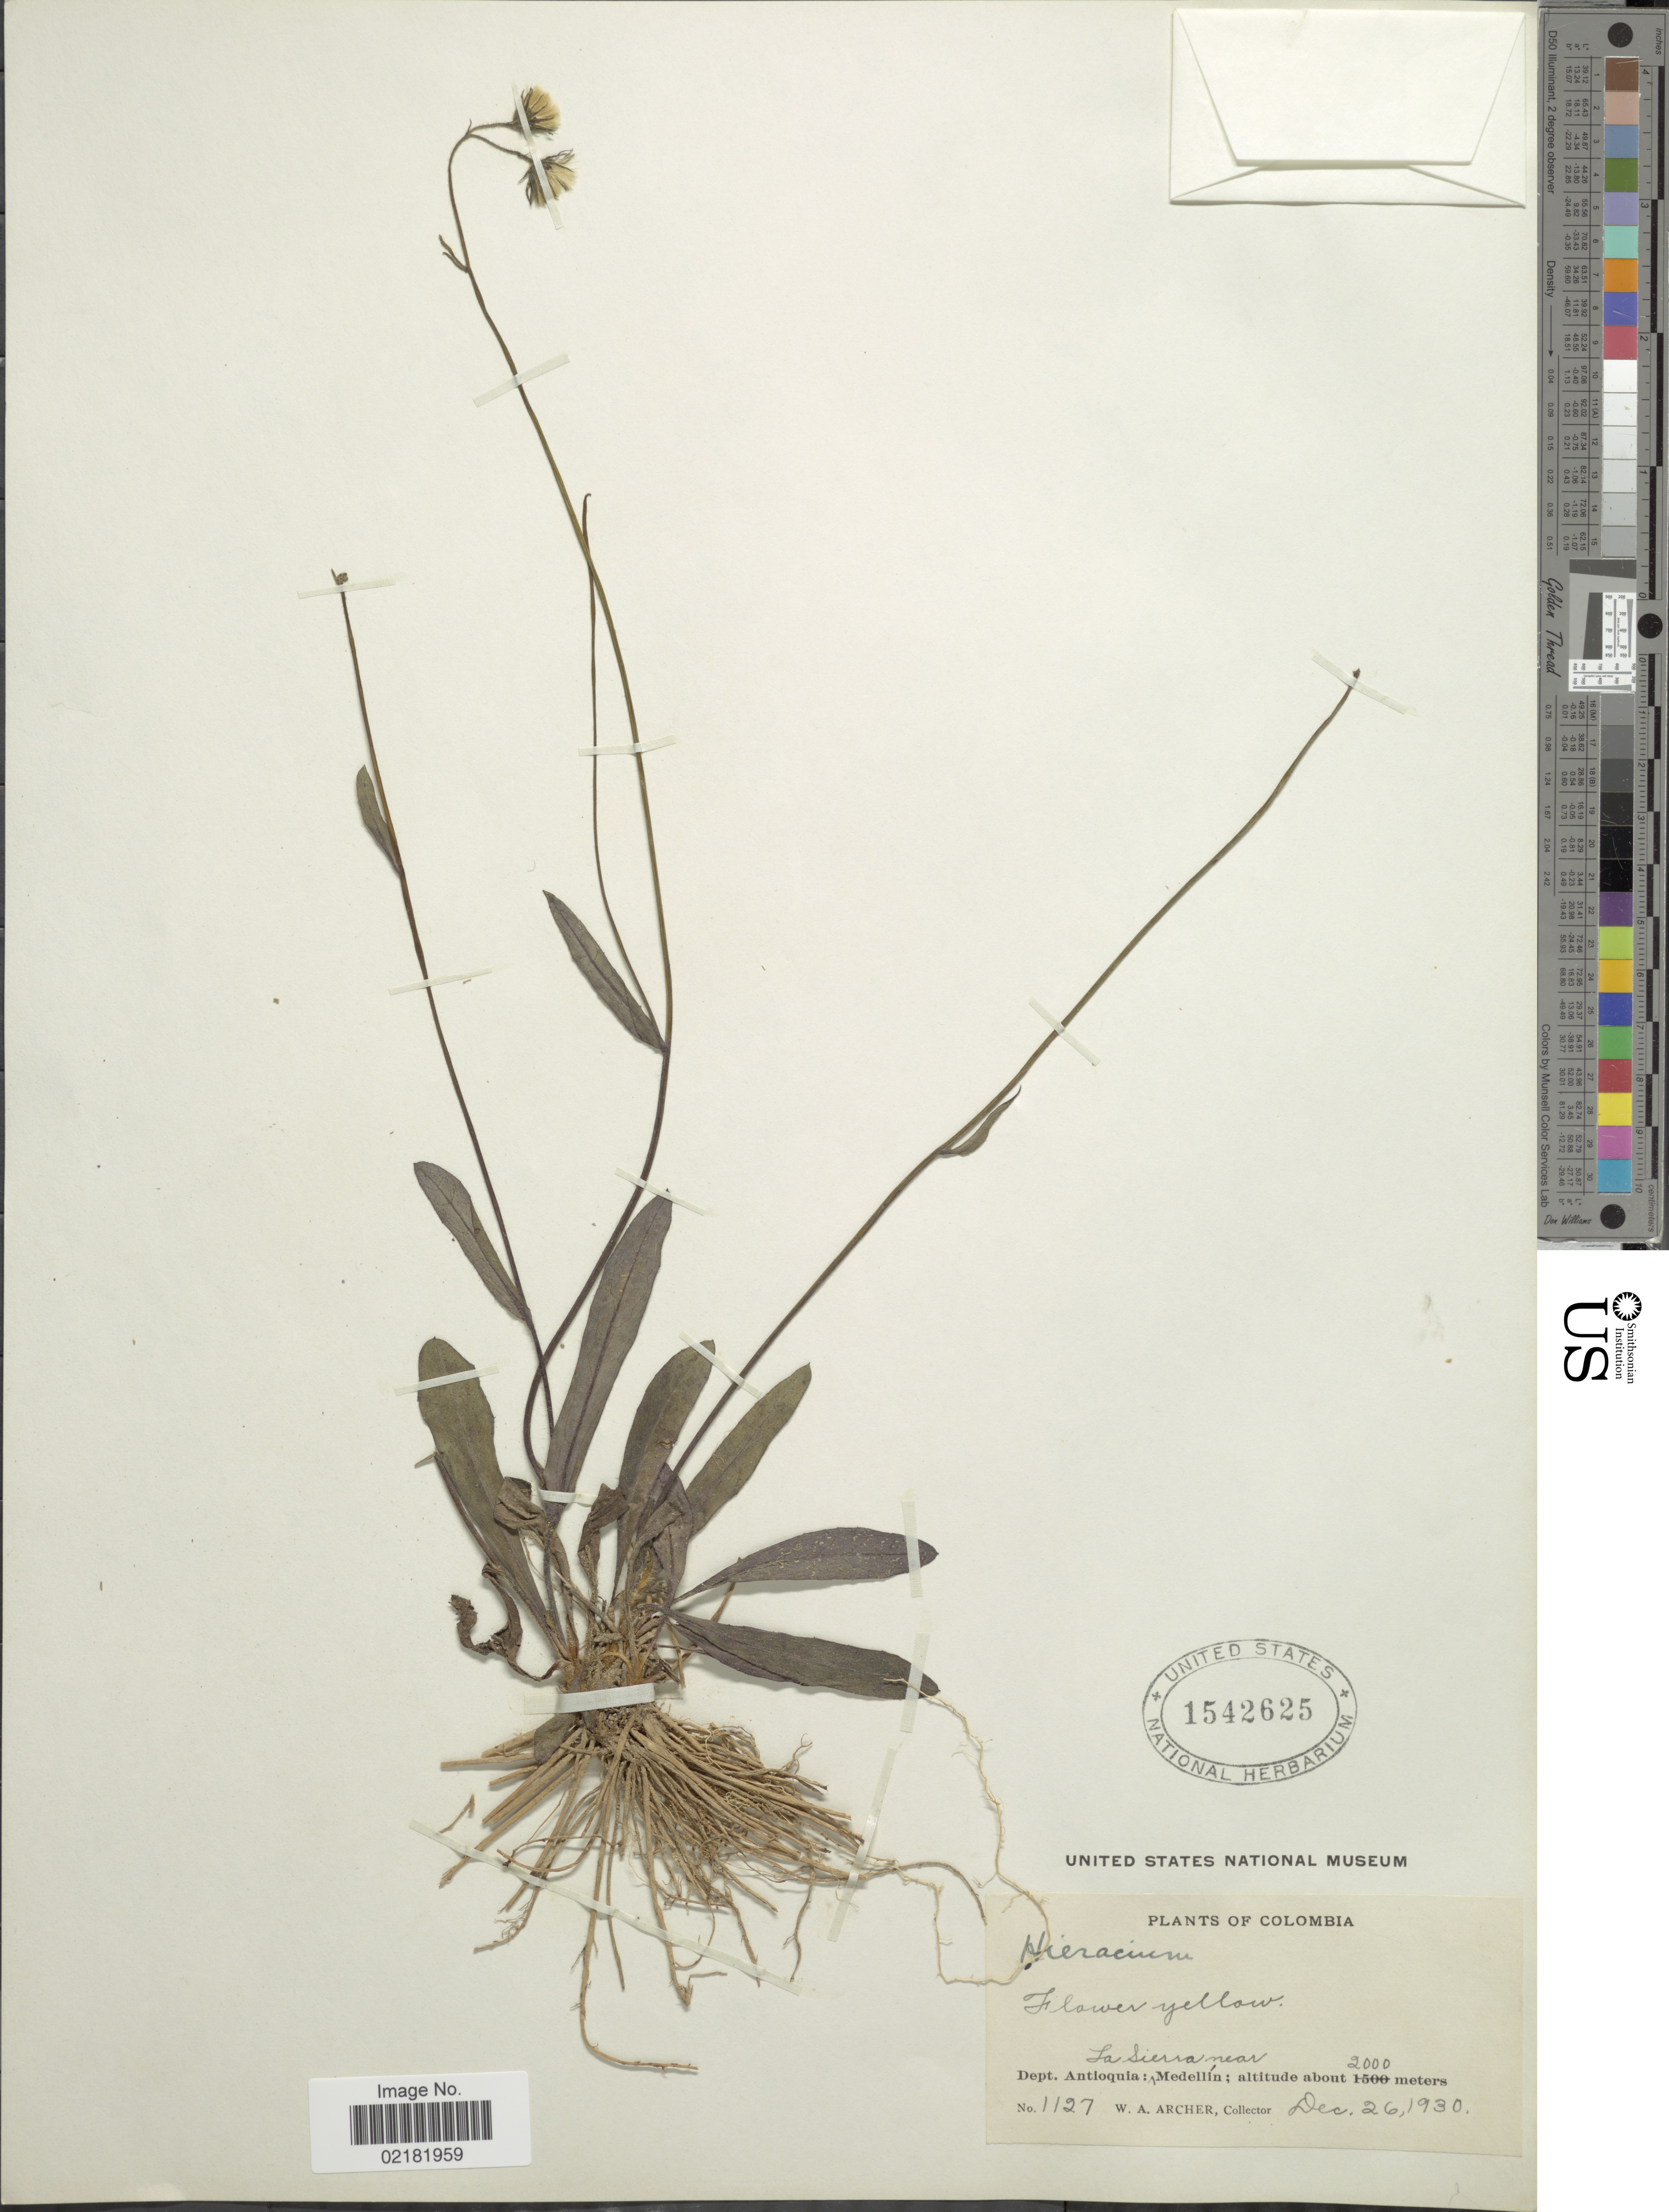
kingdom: Plantae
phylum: Tracheophyta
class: Magnoliopsida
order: Asterales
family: Asteraceae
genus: Hieracium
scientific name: Hieracium repandulare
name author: Druce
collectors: W. A. Archer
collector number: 1127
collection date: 1930-12-26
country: Colombia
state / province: Antioquia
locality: La Sierra near Medellin.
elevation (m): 2000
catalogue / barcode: US 1542625